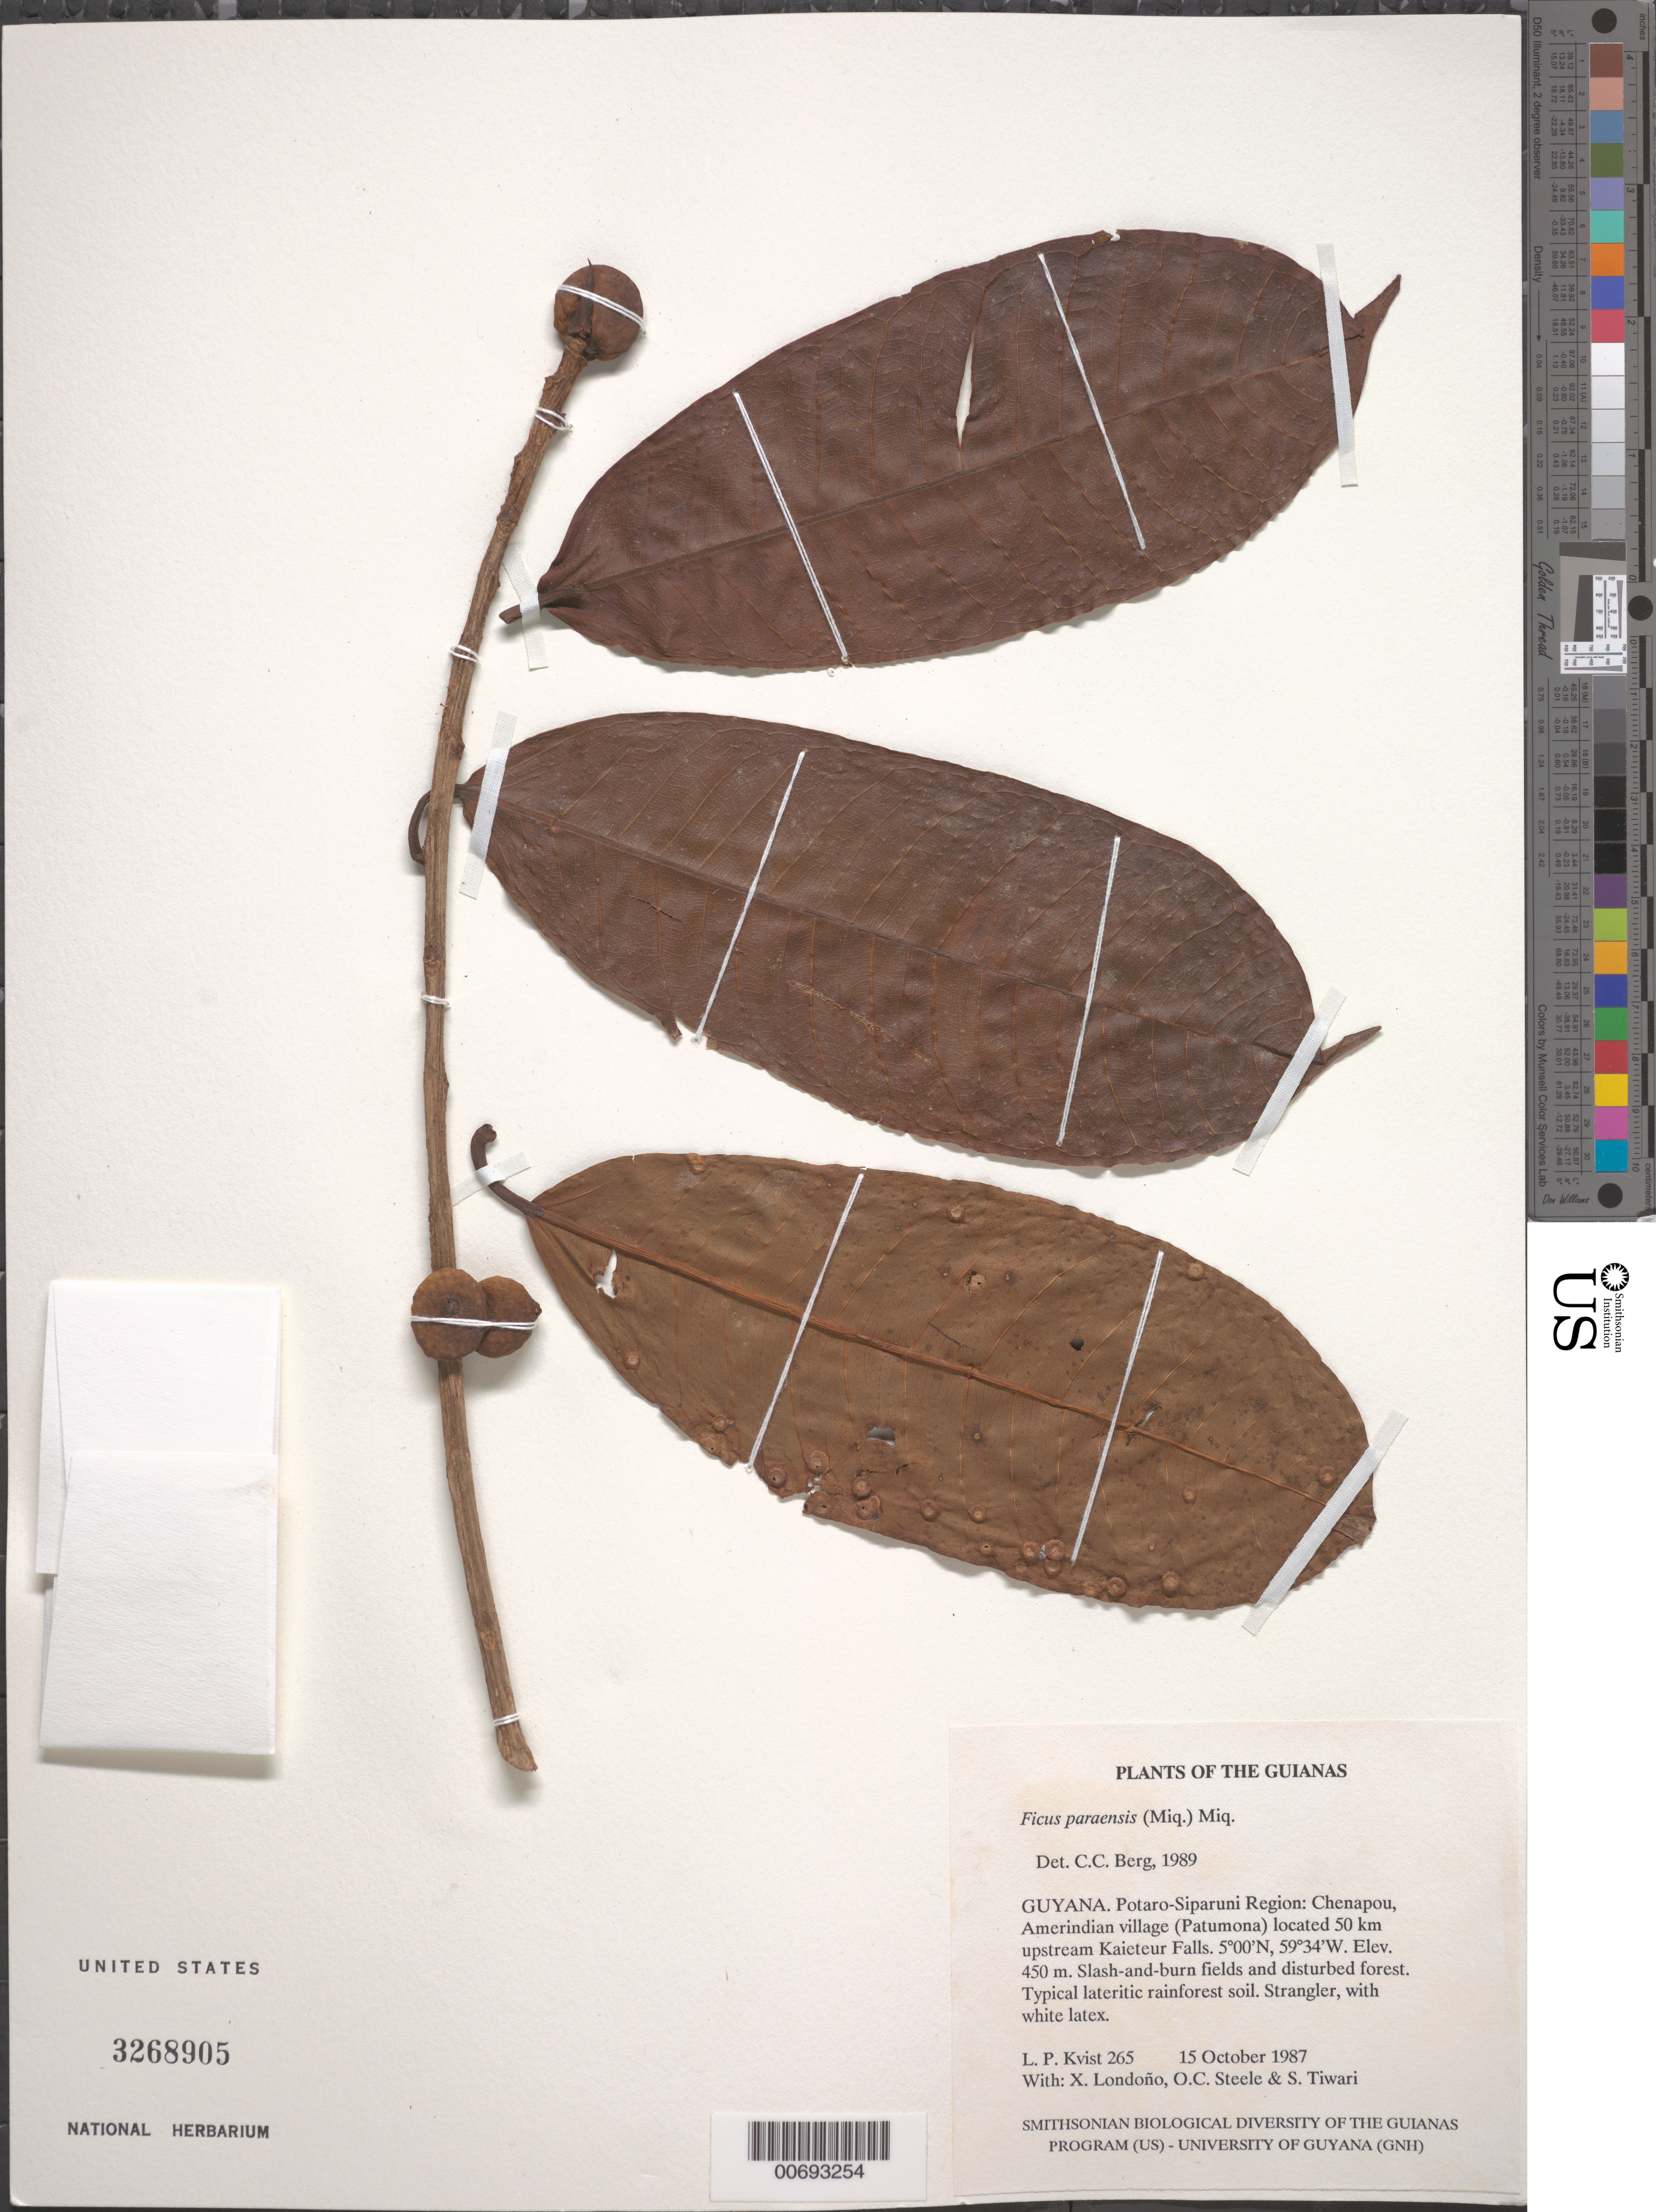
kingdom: Plantae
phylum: Tracheophyta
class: Magnoliopsida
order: Rosales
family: Moraceae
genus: Ficus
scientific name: Ficus paraensis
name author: (Miq.) Miq.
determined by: Berg, C. C.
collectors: L. P. Kvist, X. Londoño, O. C. Steele & S. Tiwari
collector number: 265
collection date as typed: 15 October 1987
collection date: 1987-10-15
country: Guyana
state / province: Potaro-Siparuni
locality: Chenapou, Amerindian village (Patumona) located 50 km upstream Kaieteur Falls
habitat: Slash-and-burn fields and disturbed forest. Typical lateritic rainforest soil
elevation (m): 450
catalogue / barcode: US 3268905